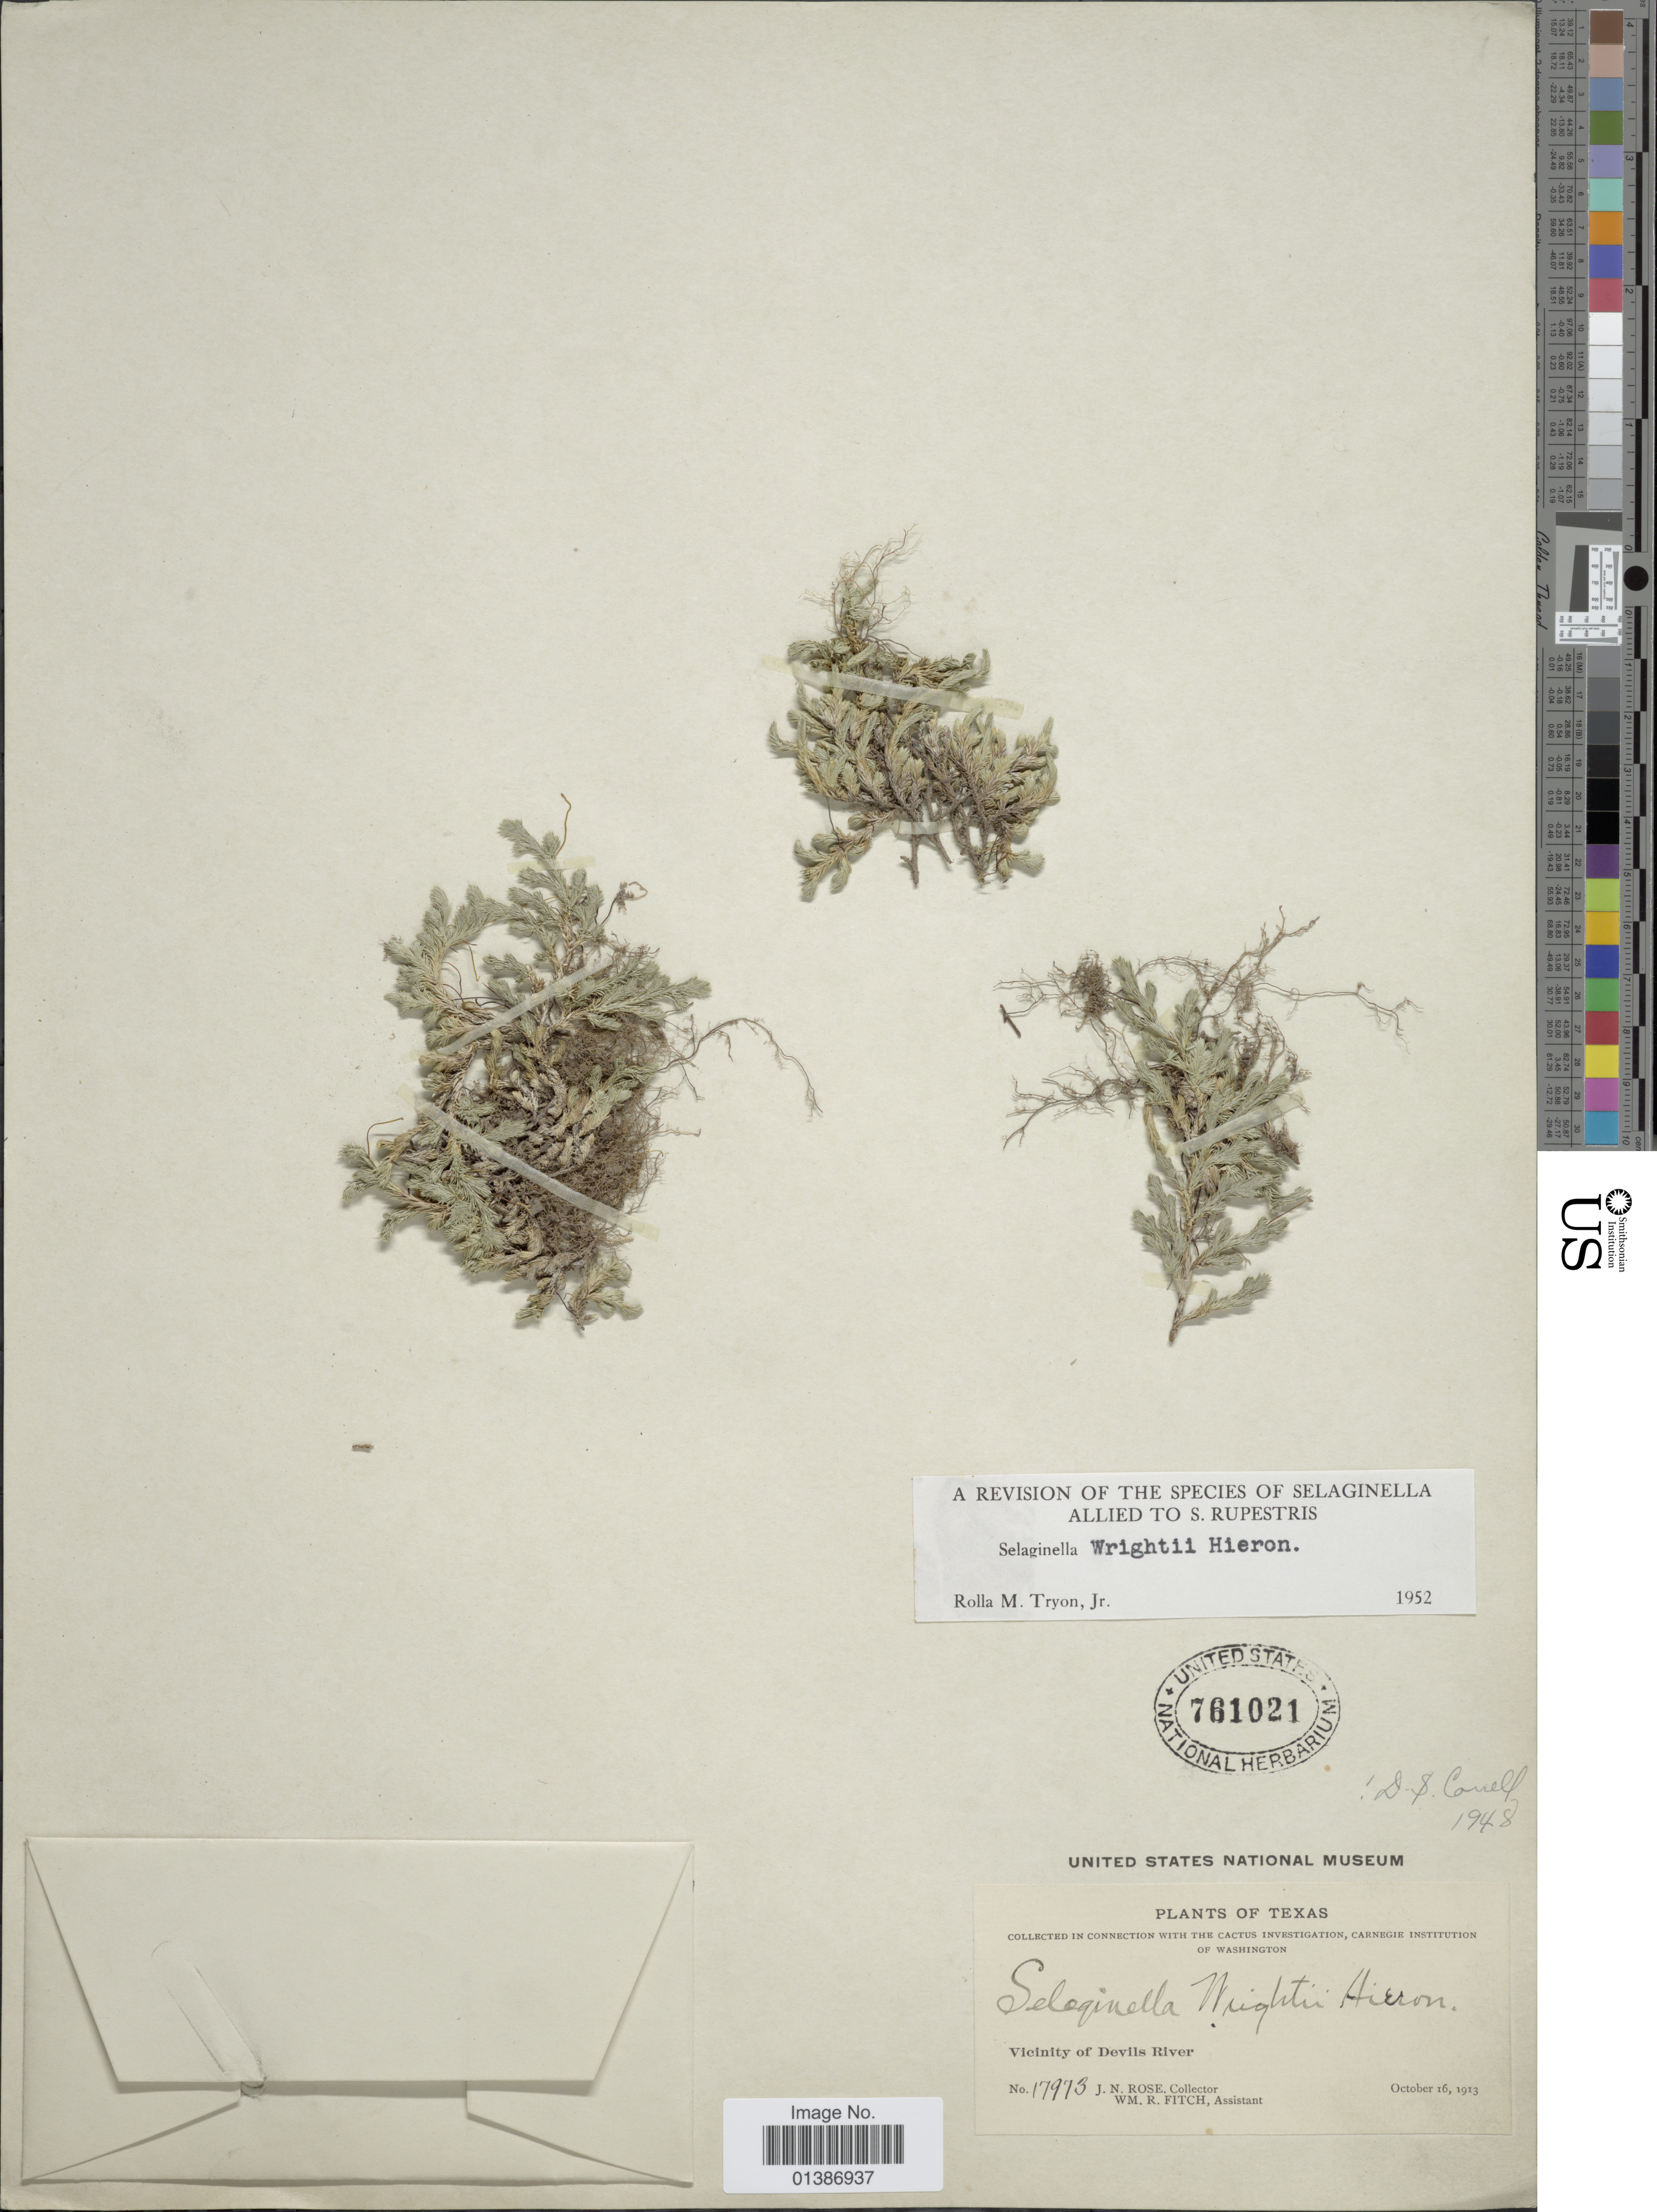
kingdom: Plantae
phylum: Tracheophyta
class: Lycopodiopsida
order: Selaginellales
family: Selaginellaceae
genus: Selaginella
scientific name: Selaginella wrightii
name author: Hieron.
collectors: J. N. Rose & W. R. Fitch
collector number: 17973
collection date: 1913-10-16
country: United States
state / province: Texas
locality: Vicinity of Devils River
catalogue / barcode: US 761021